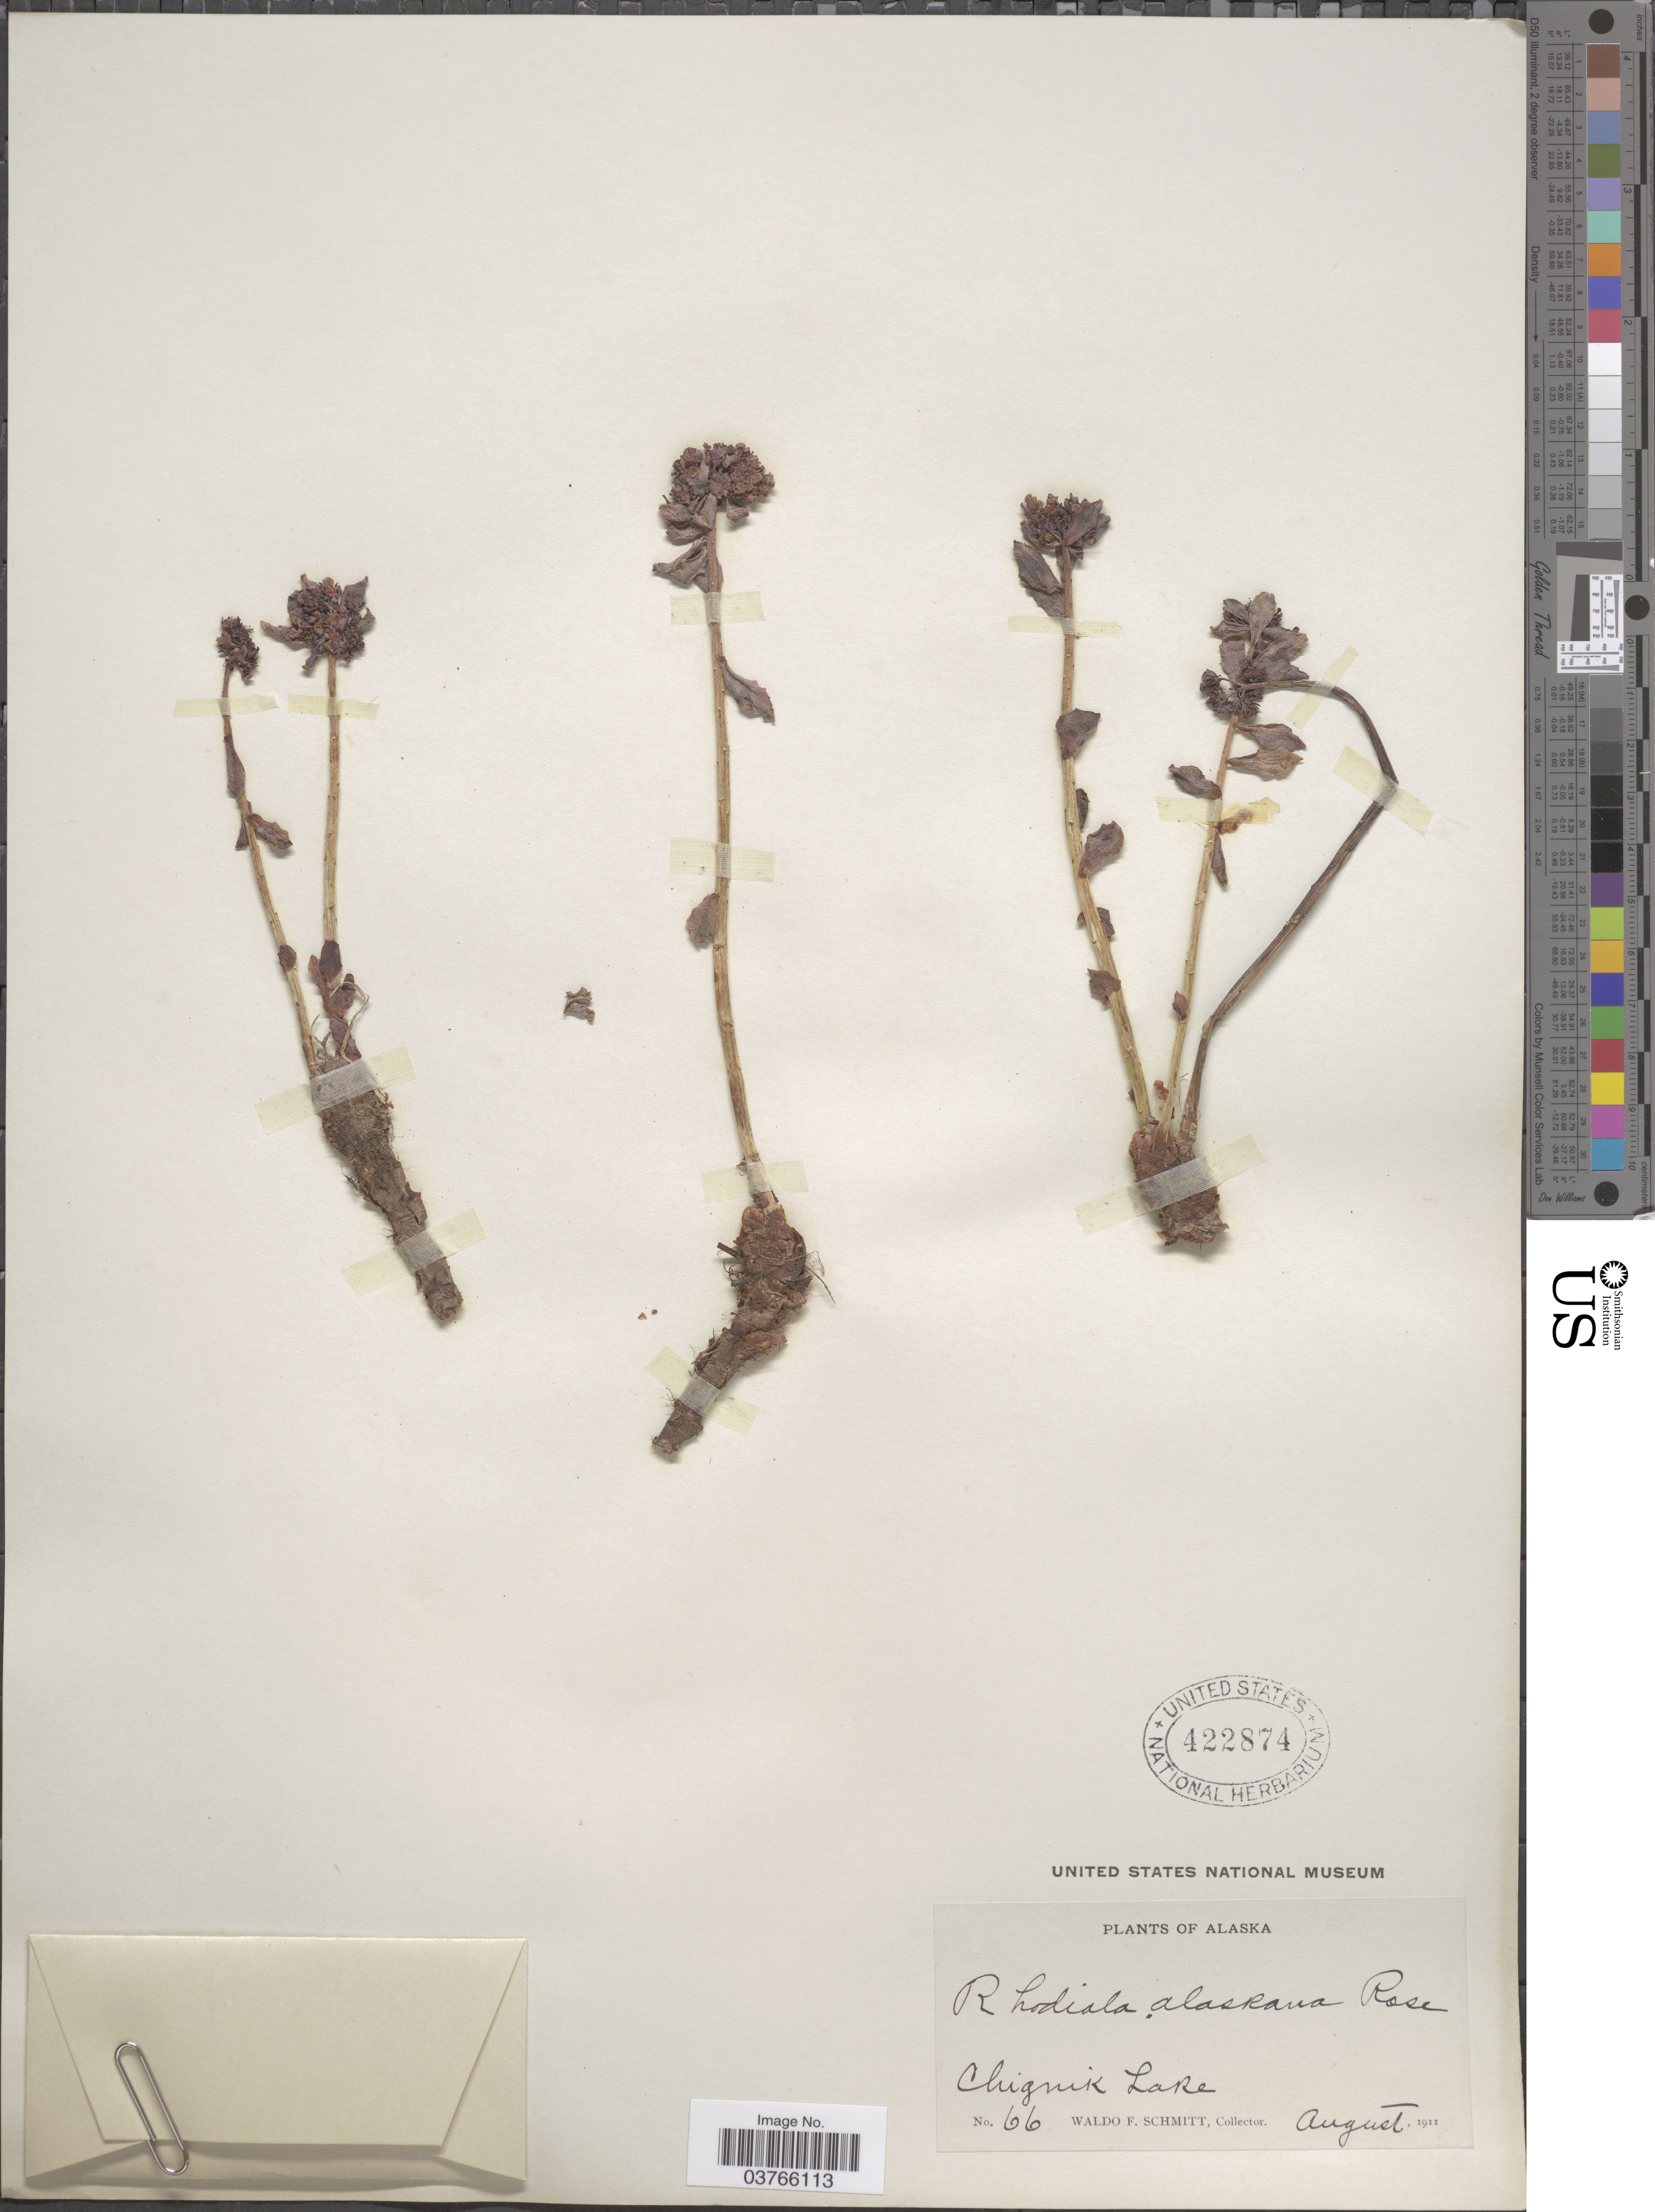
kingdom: Plantae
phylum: Tracheophyta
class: Magnoliopsida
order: Saxifragales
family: Crassulaceae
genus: Rhodiola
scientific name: Rhodiola integrifolia subsp. integrifolia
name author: Raf.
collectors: W. F. Schmitt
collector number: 66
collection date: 1911-08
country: United States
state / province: Alaska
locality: Chignik Lake.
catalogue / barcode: US 422874